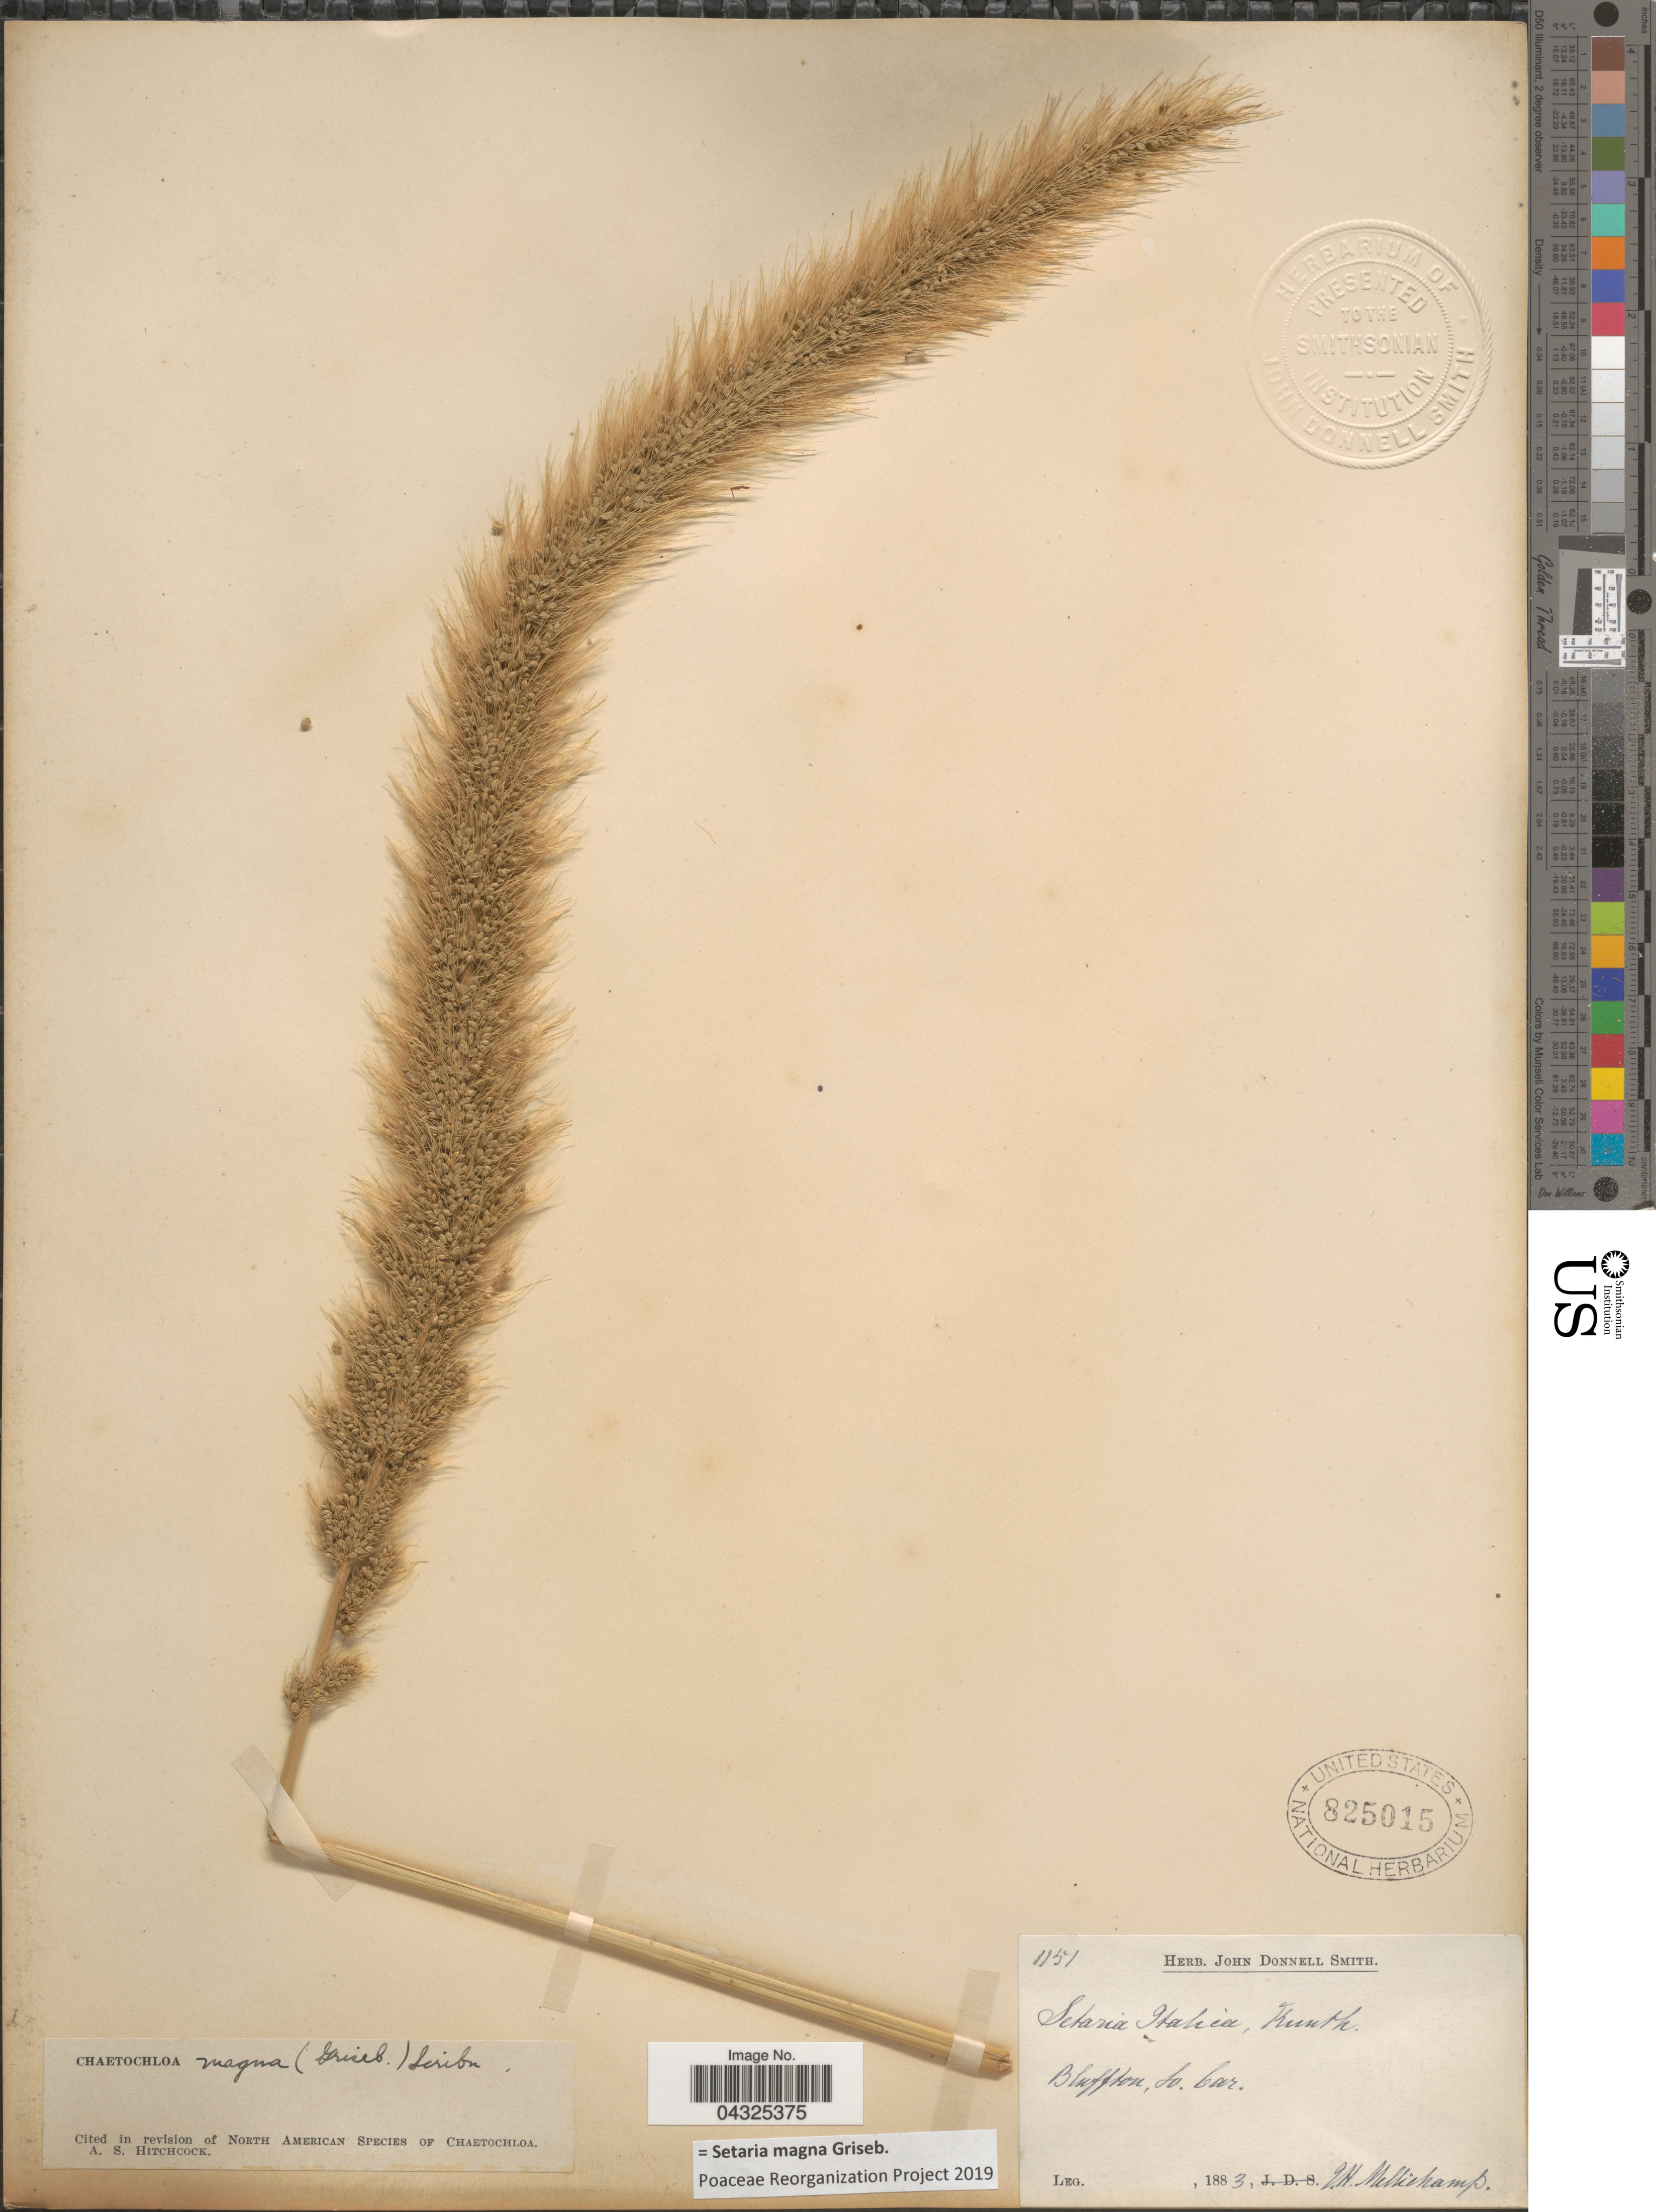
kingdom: Plantae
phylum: Tracheophyta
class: Liliopsida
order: Poales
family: Poaceae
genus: Setaria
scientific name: Setaria magna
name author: Griseb.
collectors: J. H. Mellichamp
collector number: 1151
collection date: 1883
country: United States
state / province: South Carolina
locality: Bluffton.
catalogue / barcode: US 825015